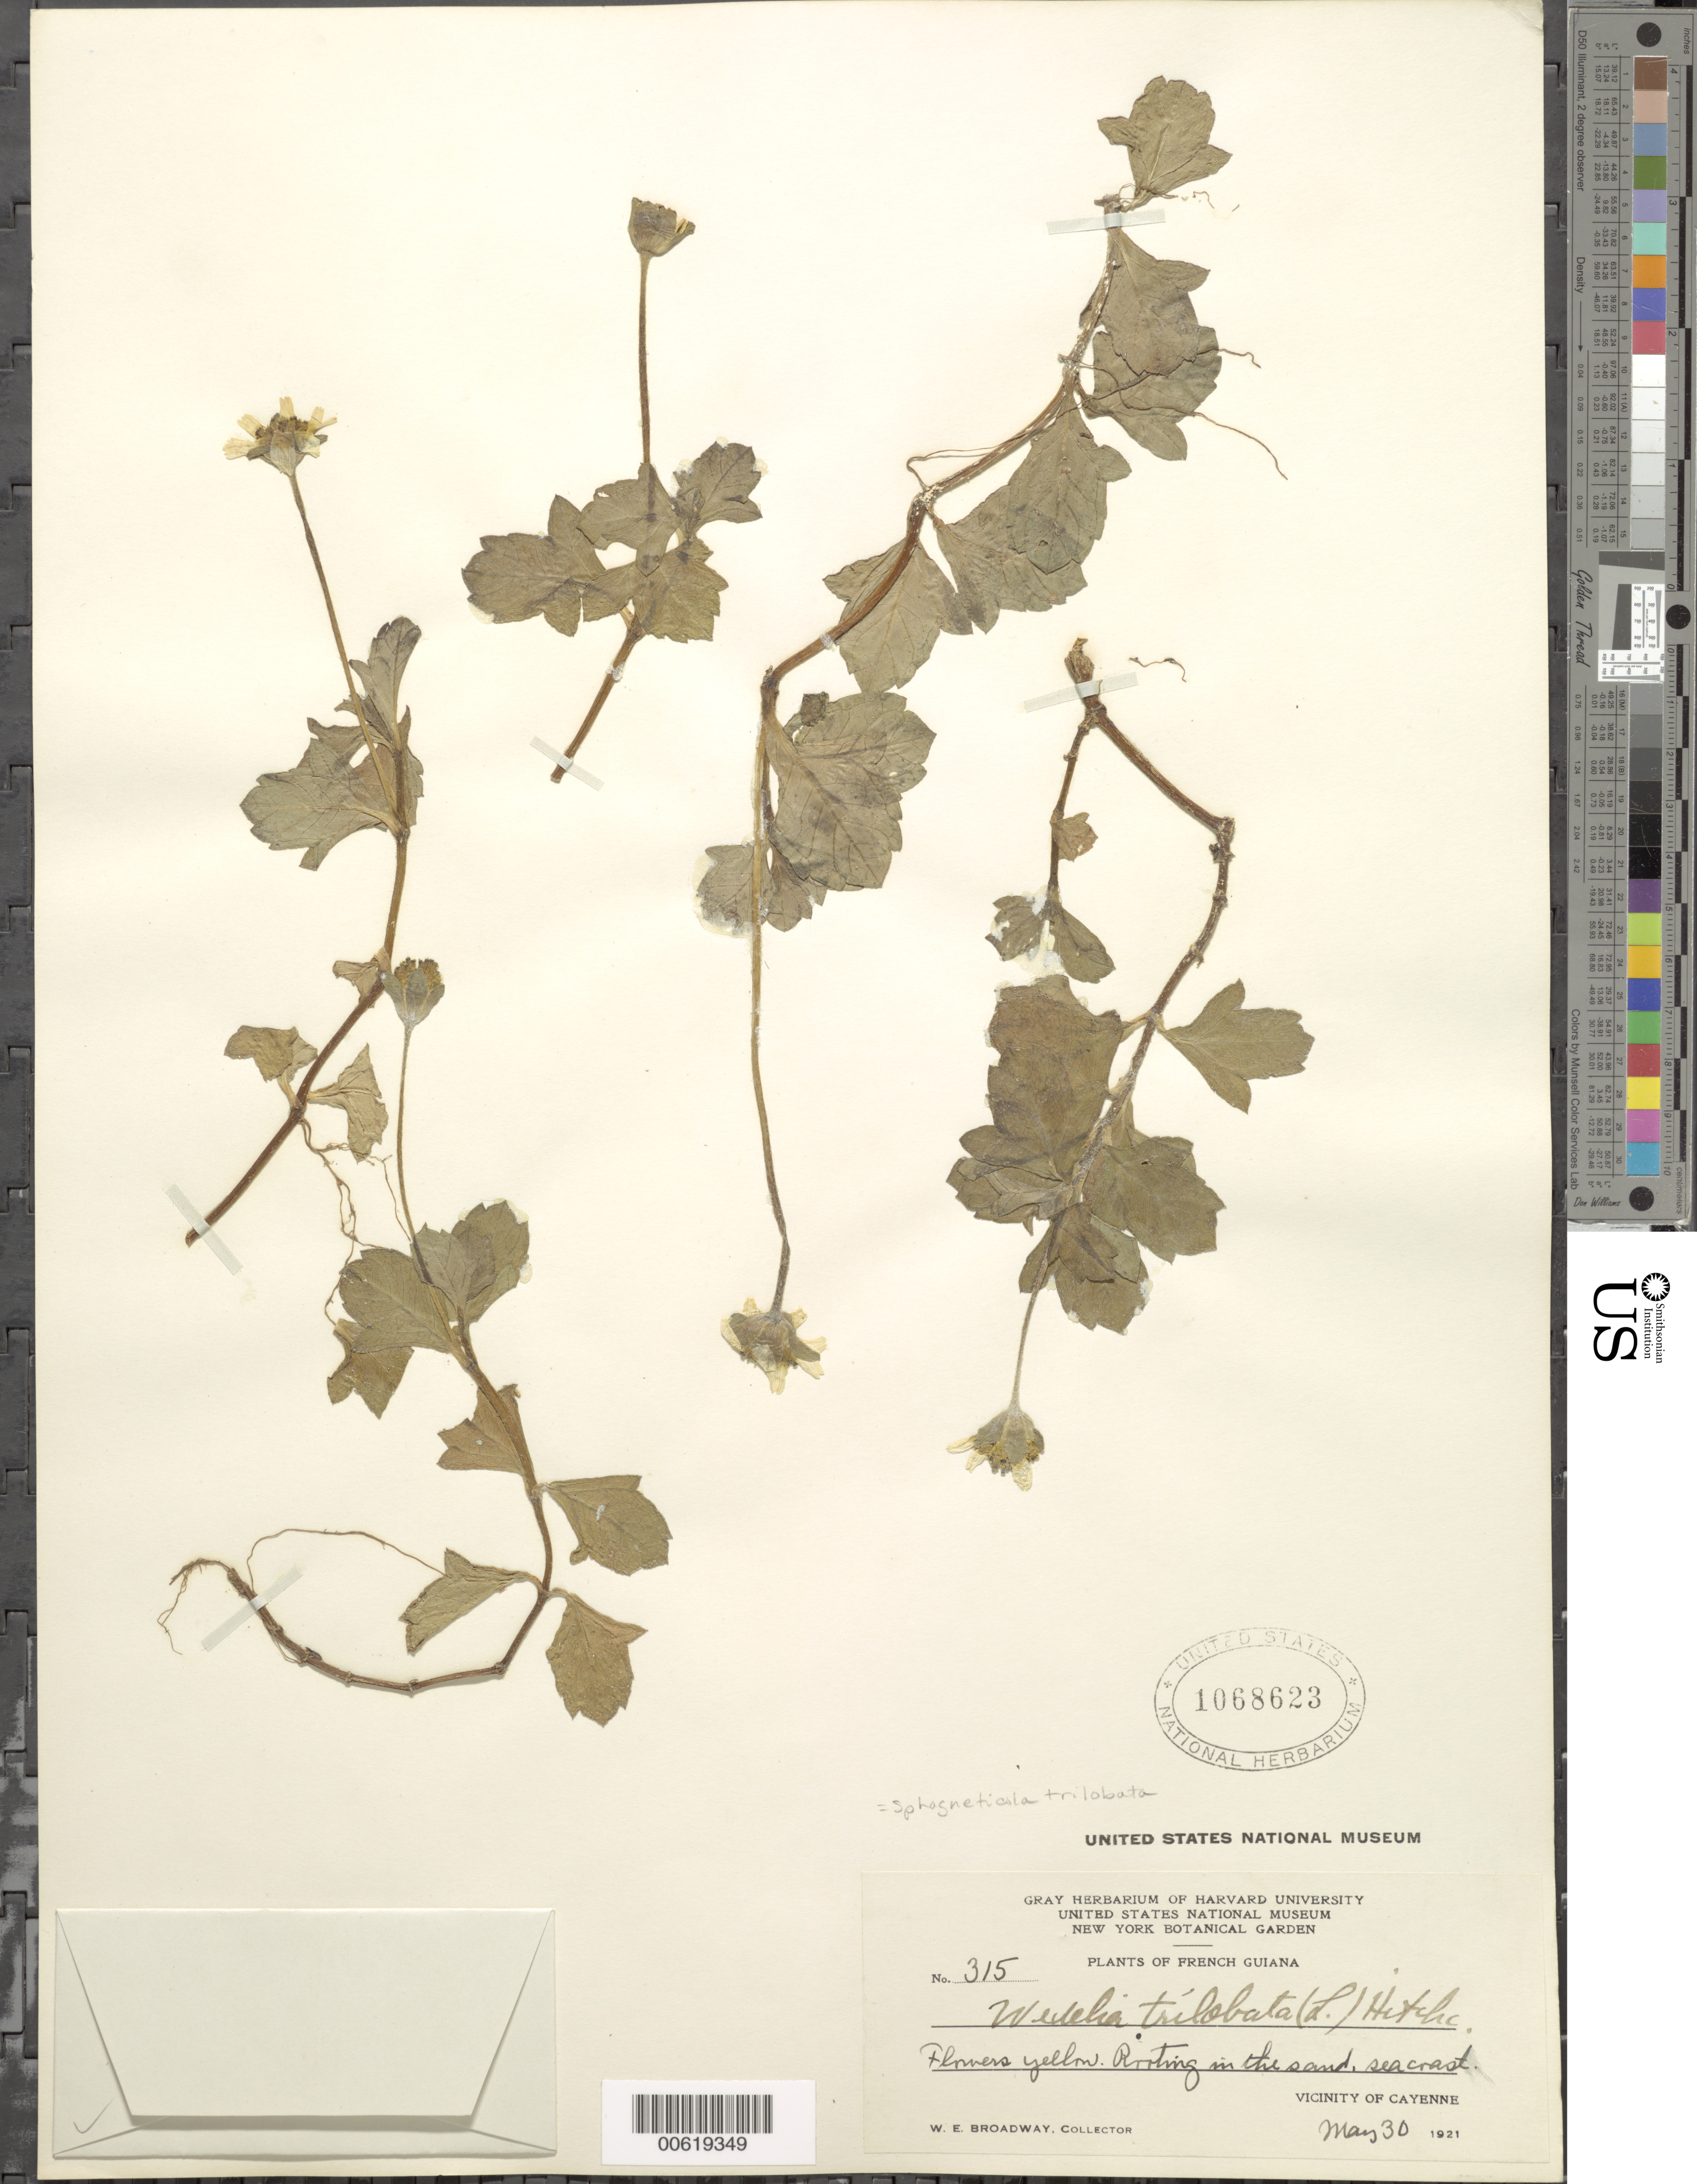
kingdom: Plantae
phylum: Tracheophyta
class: Magnoliopsida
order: Asterales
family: Asteraceae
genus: Sphagneticola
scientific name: Sphagneticola trilobata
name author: (L.) Pruski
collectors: W. E. Broadway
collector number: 315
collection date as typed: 30-May-21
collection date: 1921-05-30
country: French Guiana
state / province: Cayenne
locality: Cayenne, vic.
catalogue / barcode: US 1068623